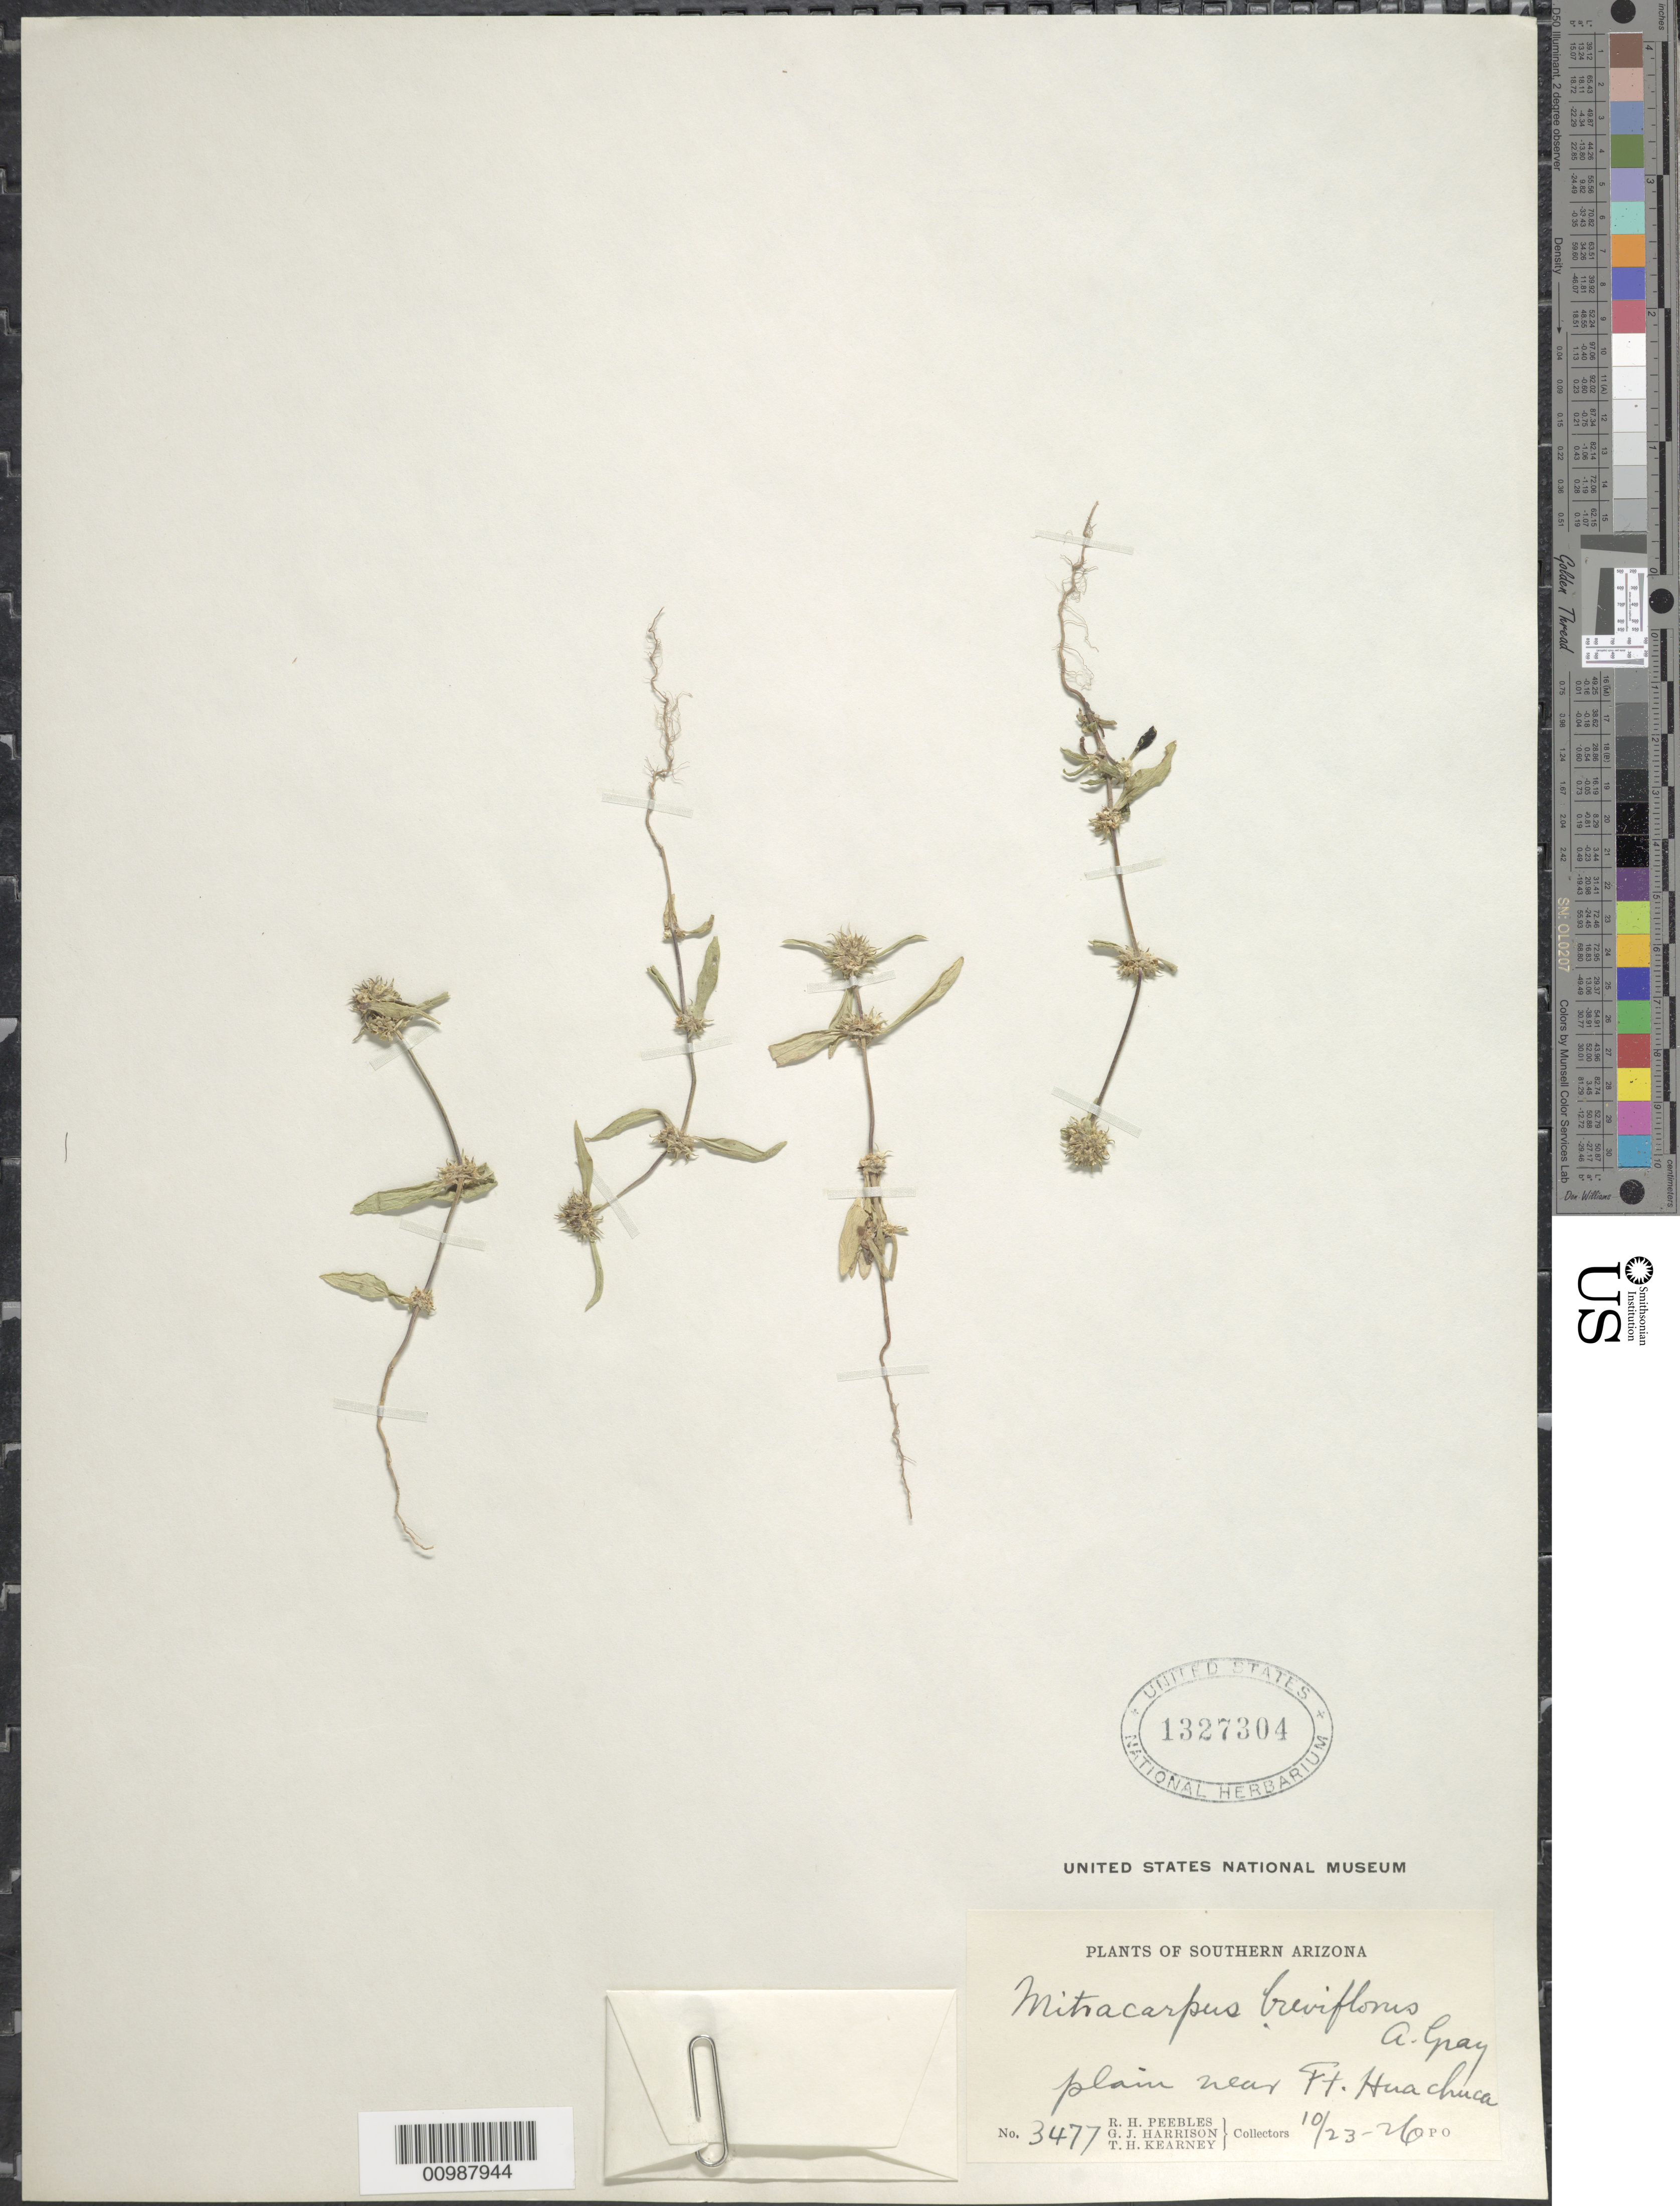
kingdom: Plantae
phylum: Tracheophyta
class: Magnoliopsida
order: Gentianales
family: Rubiaceae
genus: Mitracarpus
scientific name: Mitracarpus breviflorus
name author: A. Gray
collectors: R. H. Peebles & G. J. Harrison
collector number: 3477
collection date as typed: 23 Oct 1826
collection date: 1826-10-23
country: United States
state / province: Arizona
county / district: Cochise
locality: Plain near Fort Huachuca.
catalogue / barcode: US 1327304